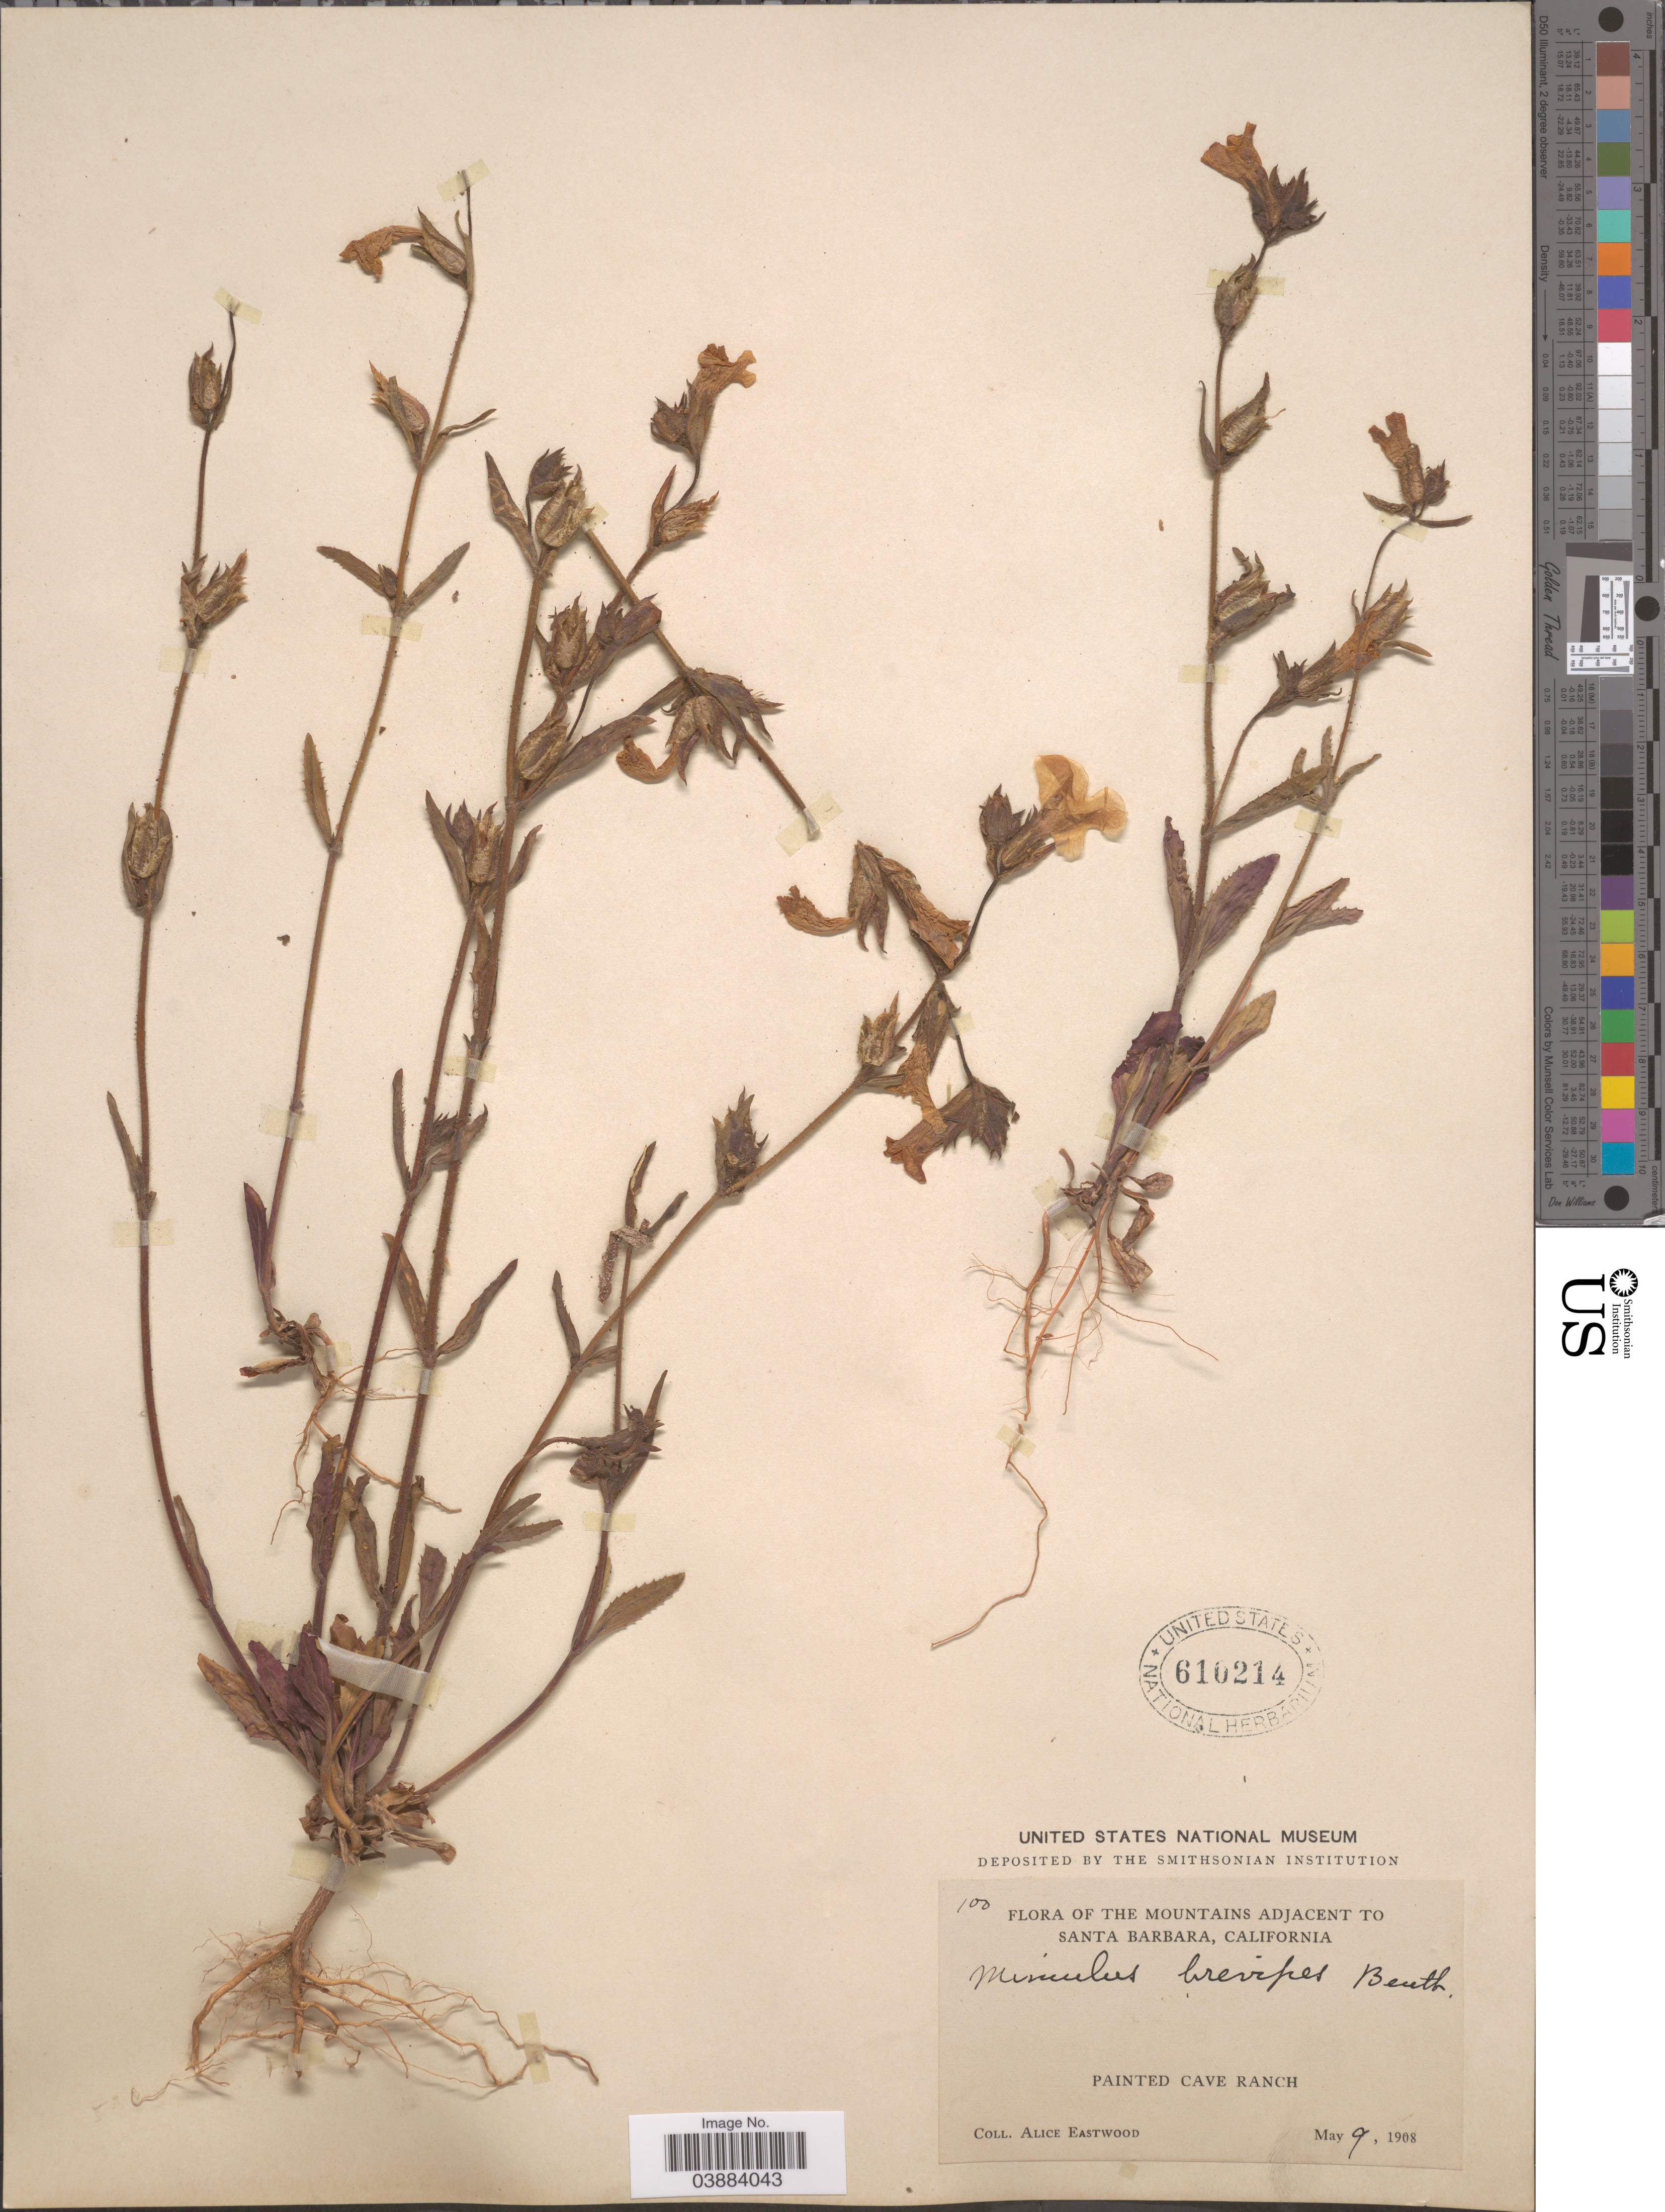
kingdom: Plantae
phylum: Tracheophyta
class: Magnoliopsida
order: Lamiales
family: Phrymaceae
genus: Eunanus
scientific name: Eunanus brevipes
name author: (Benth.) Greene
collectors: A. Eastwood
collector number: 100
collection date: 1908-05-09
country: United States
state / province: California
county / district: Santa Barbara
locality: The Mountains adjacent to Santa Barbara. Painted Cave Ranch.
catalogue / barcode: US 610214